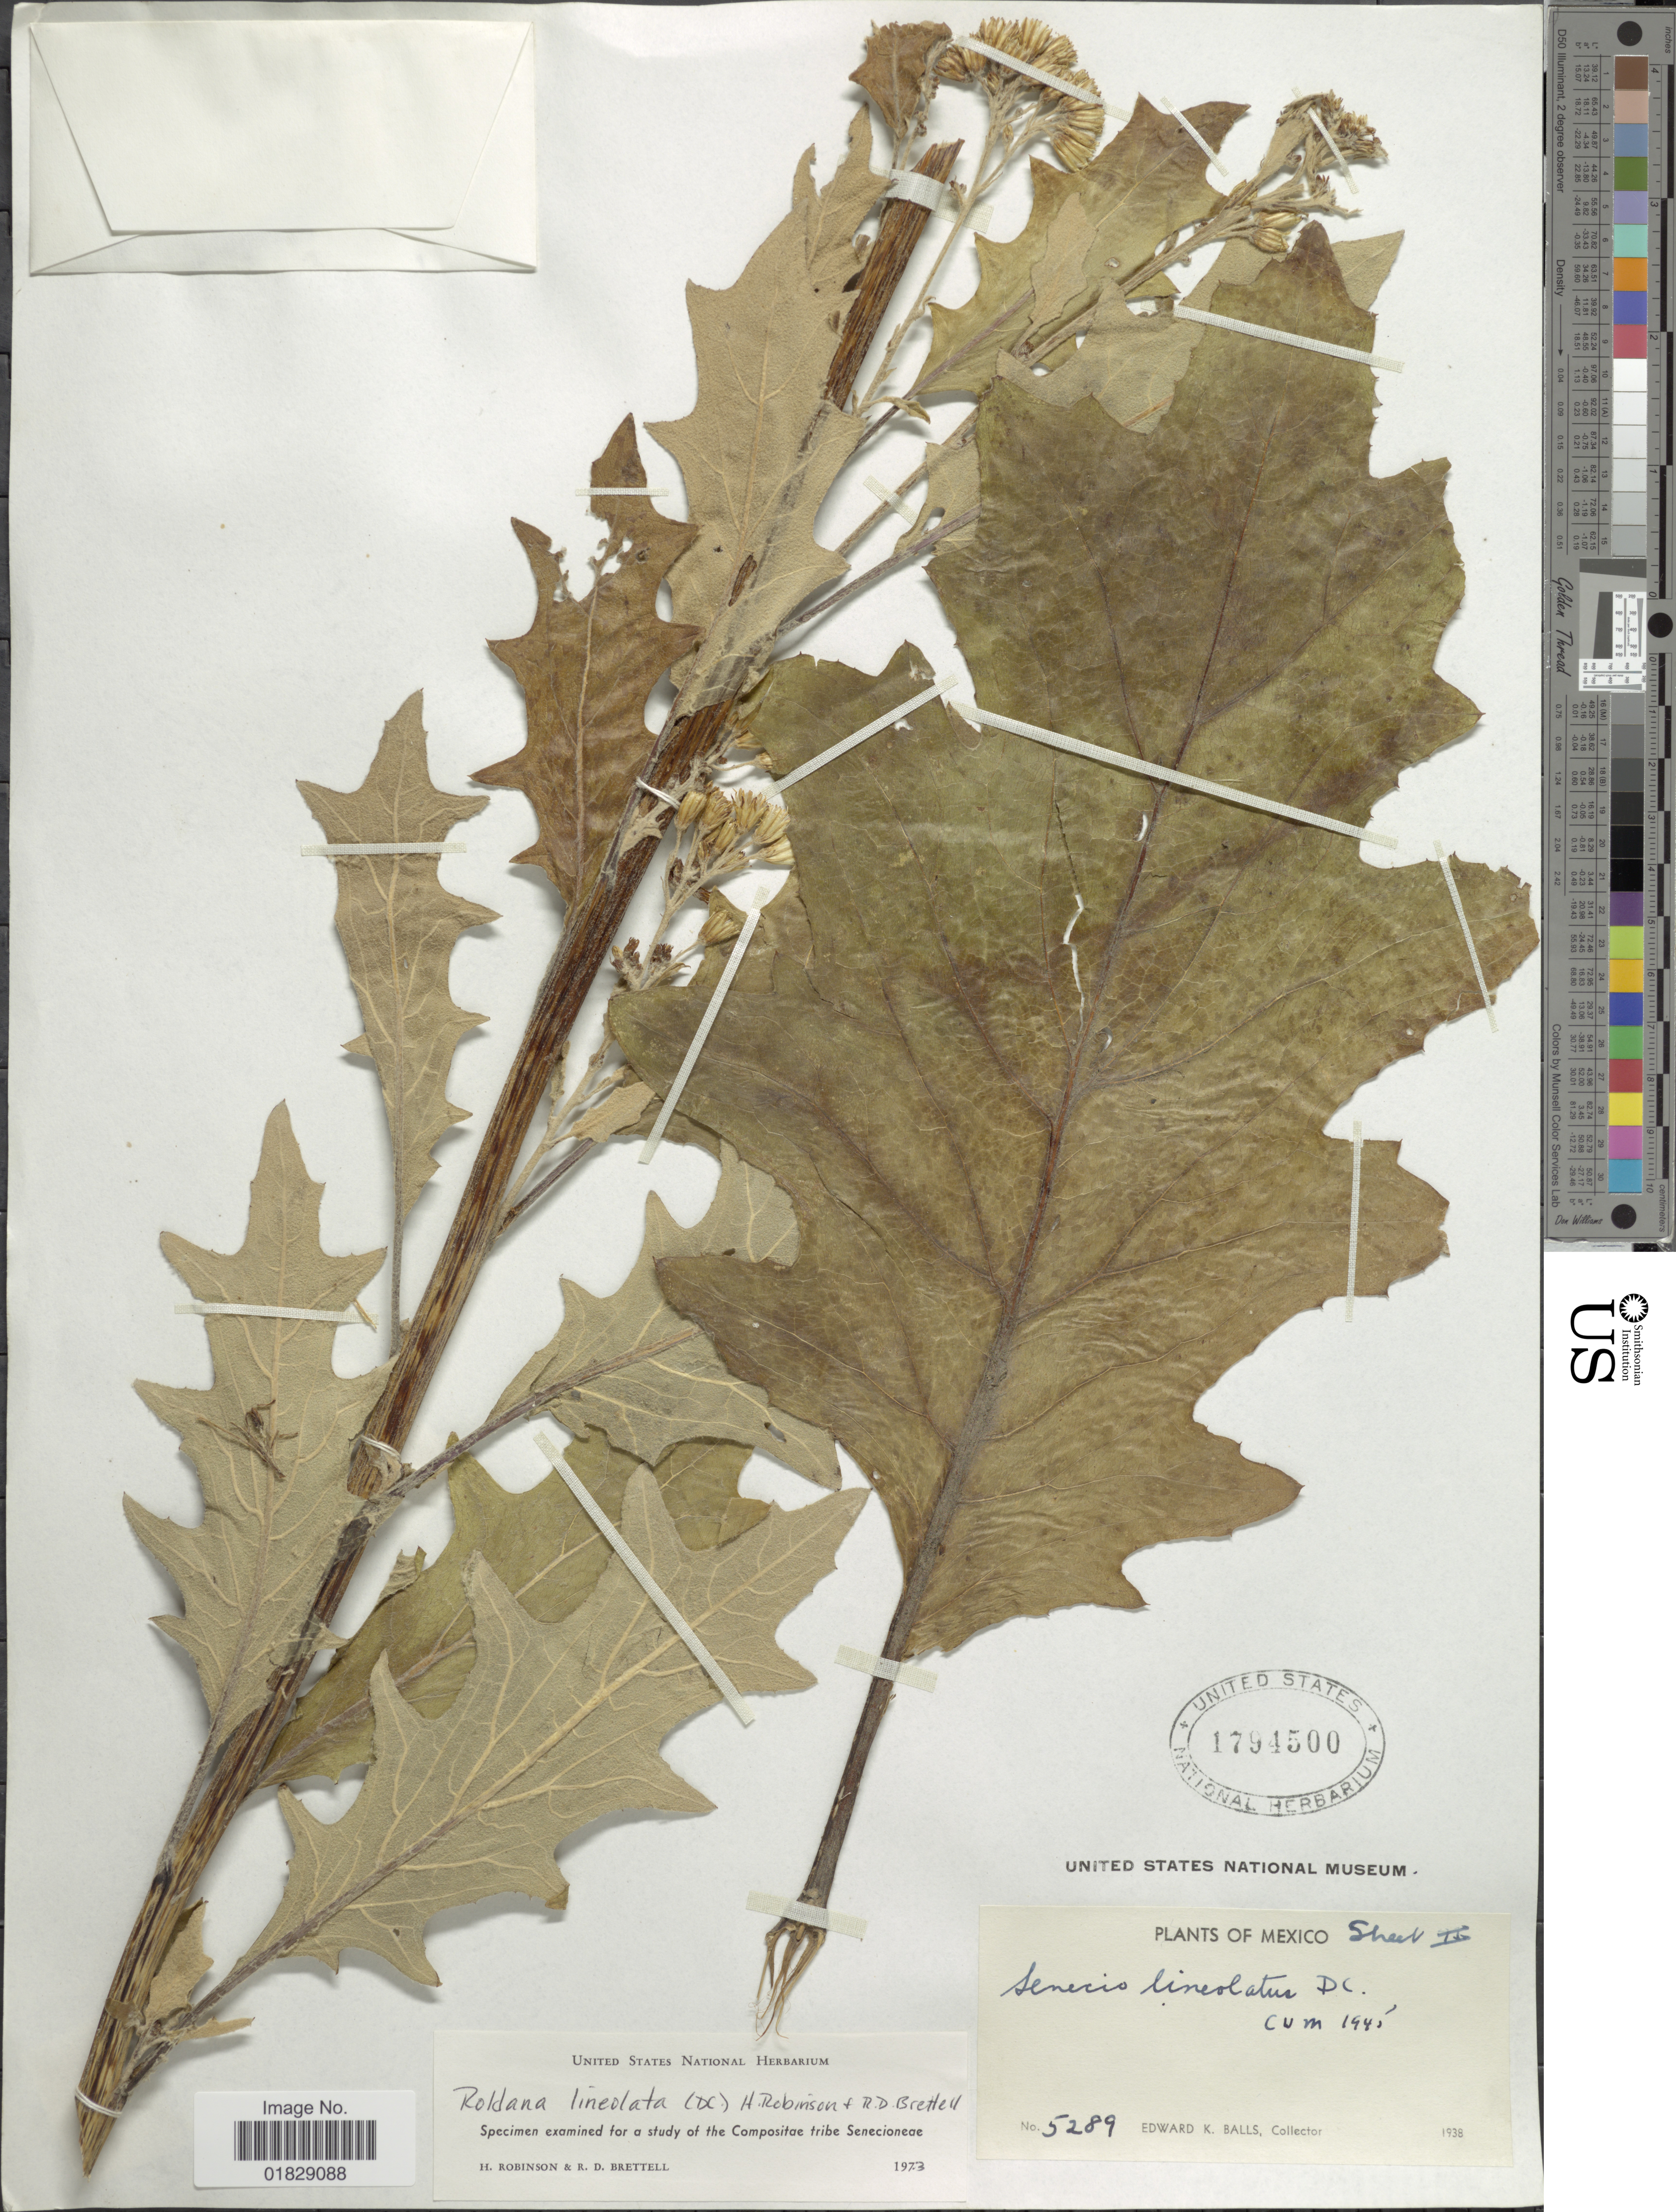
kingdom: Plantae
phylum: Tracheophyta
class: Magnoliopsida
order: Asterales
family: Asteraceae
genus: Roldana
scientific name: Roldana sinuata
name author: B.L. Turner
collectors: E. K. Balls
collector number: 5289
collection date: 1938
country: Mexico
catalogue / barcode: US 1794500